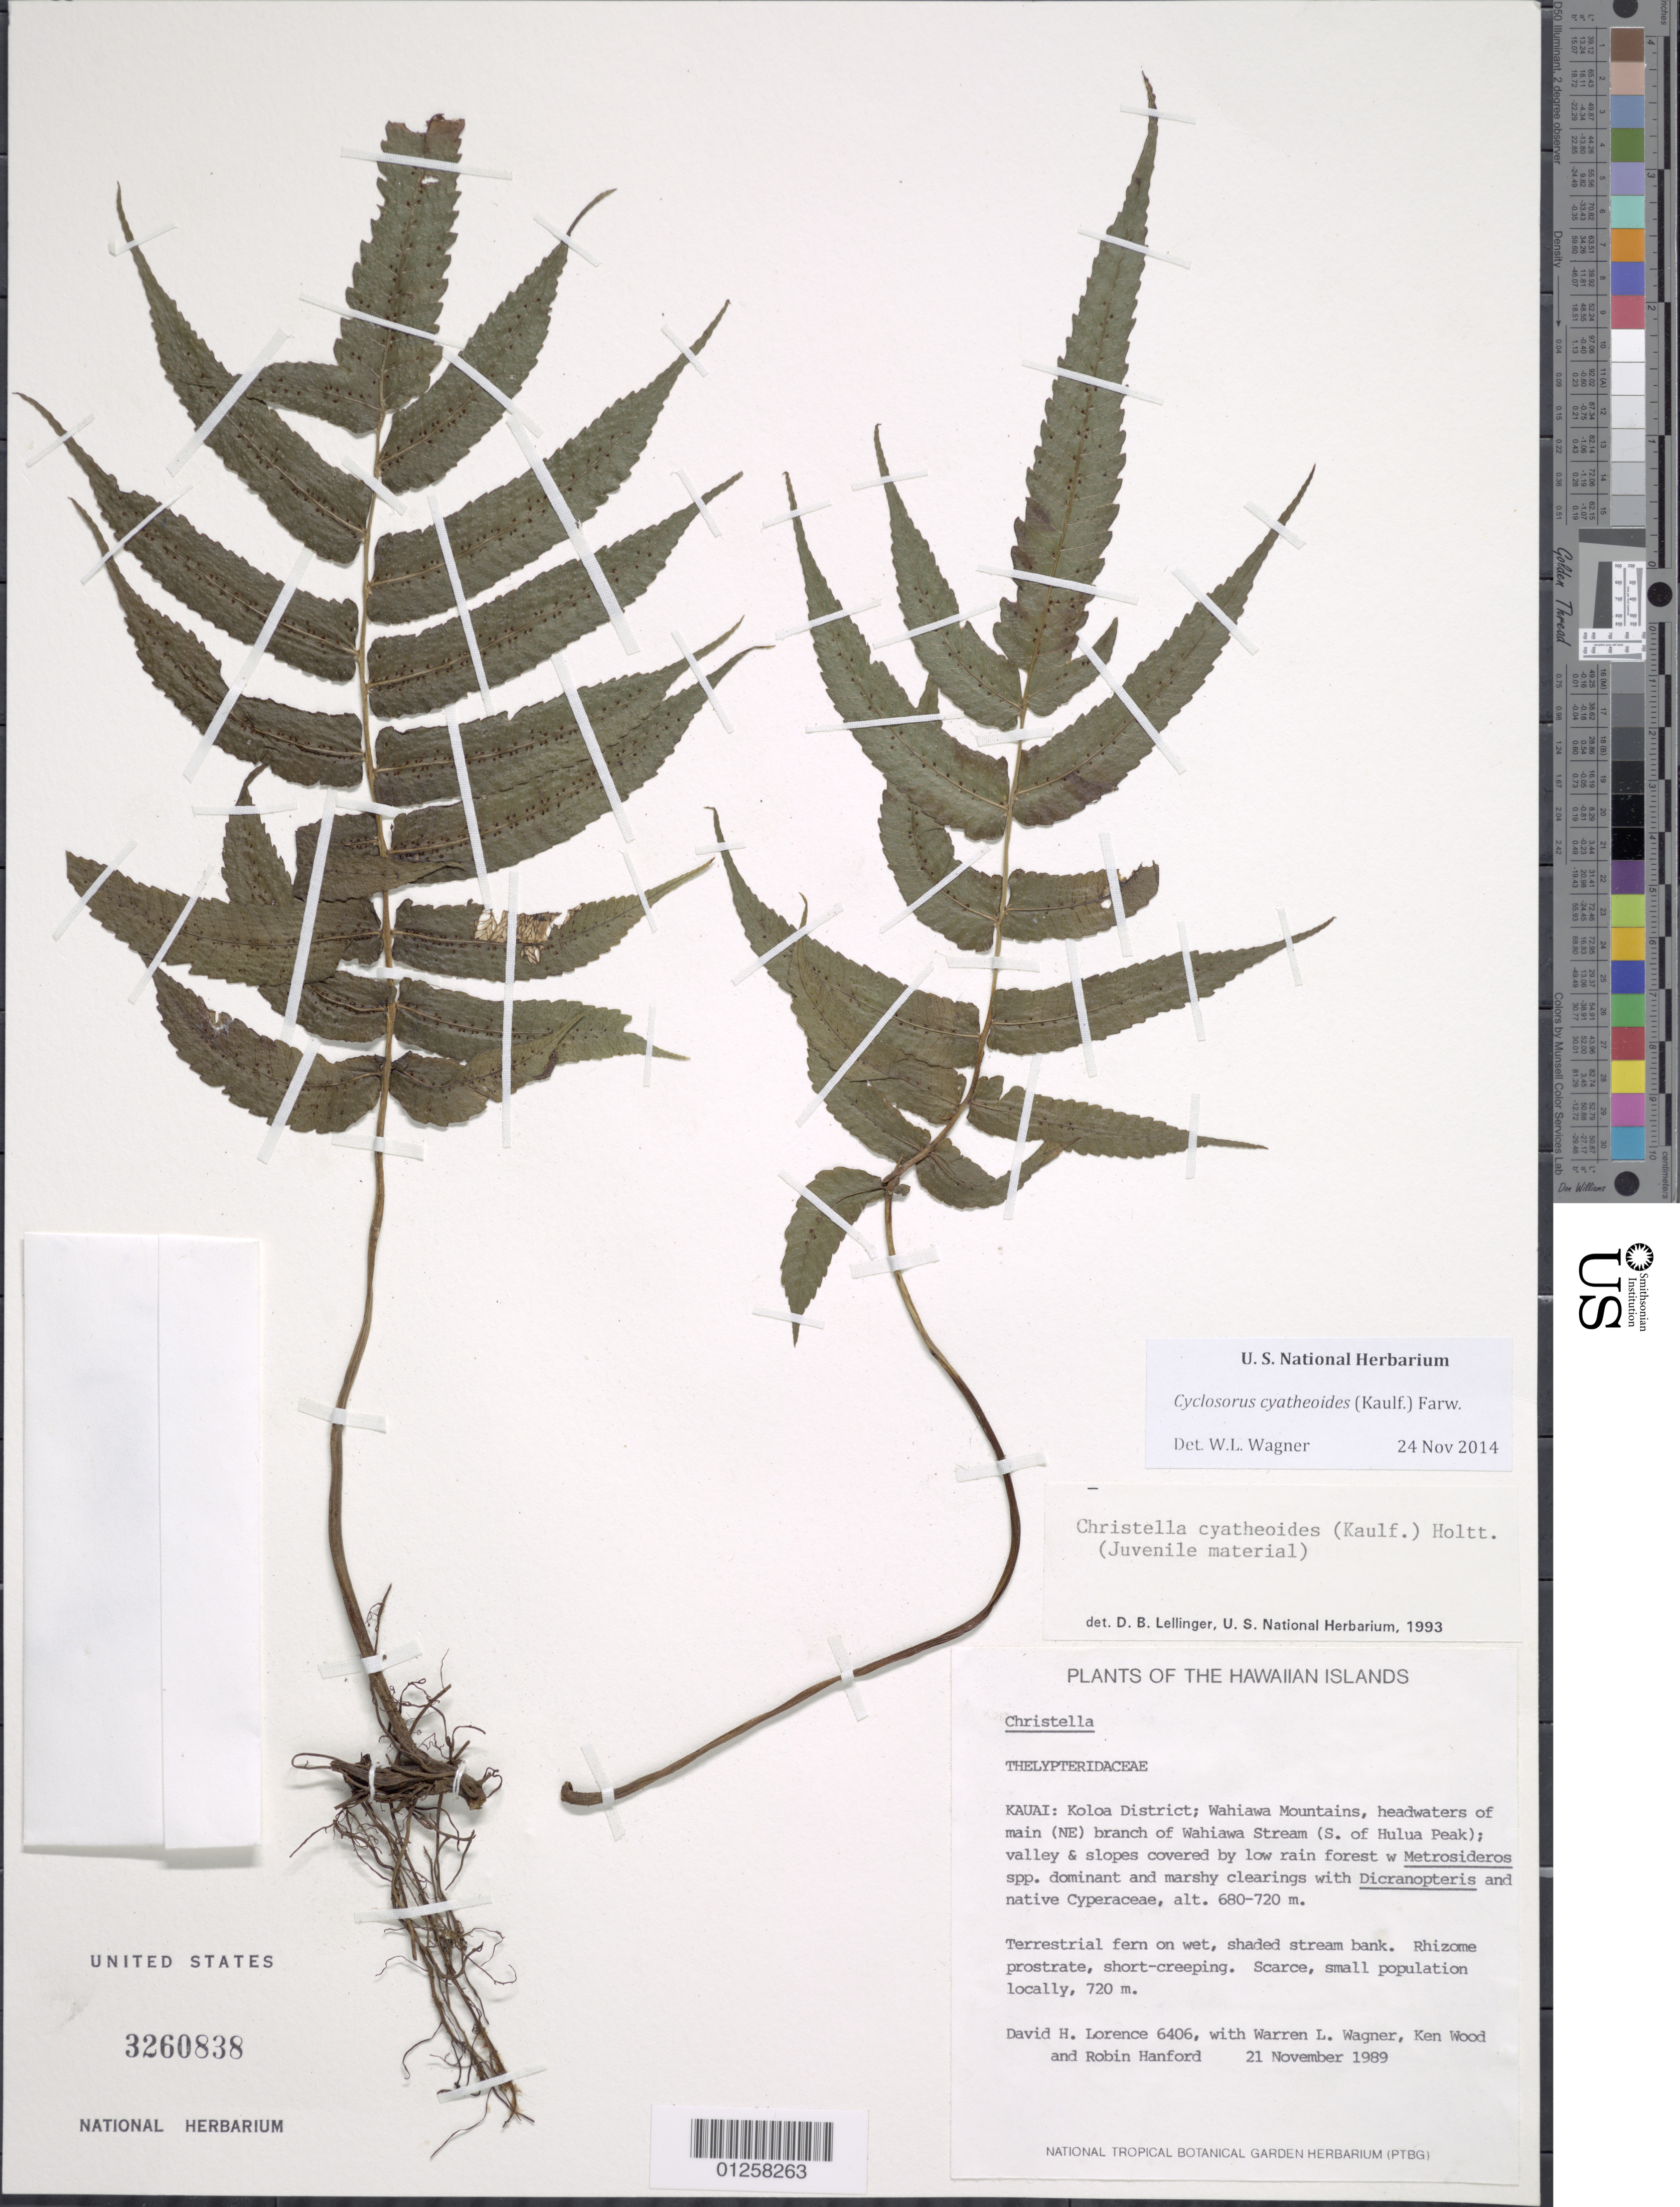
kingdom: Plantae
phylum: Tracheophyta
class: Polypodiopsida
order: Polypodiales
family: Thelypteridaceae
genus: Christella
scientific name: Christella cyatheoides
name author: (Kaulf.) Holttum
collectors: D. Lorence, W. L. Wagner, K. Wood & R. Hanford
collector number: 6406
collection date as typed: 21 Nov 1989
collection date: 1989-11-21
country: United States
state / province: Hawaii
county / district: Kauai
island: Kaua'i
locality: Koloa Dist., Wahiawa Mts., hdwtrs. of main (NE) branch of Wahiawa Stream, S of Hulua Peak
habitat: Wet shaded stream bank.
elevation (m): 680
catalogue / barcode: US 3260838